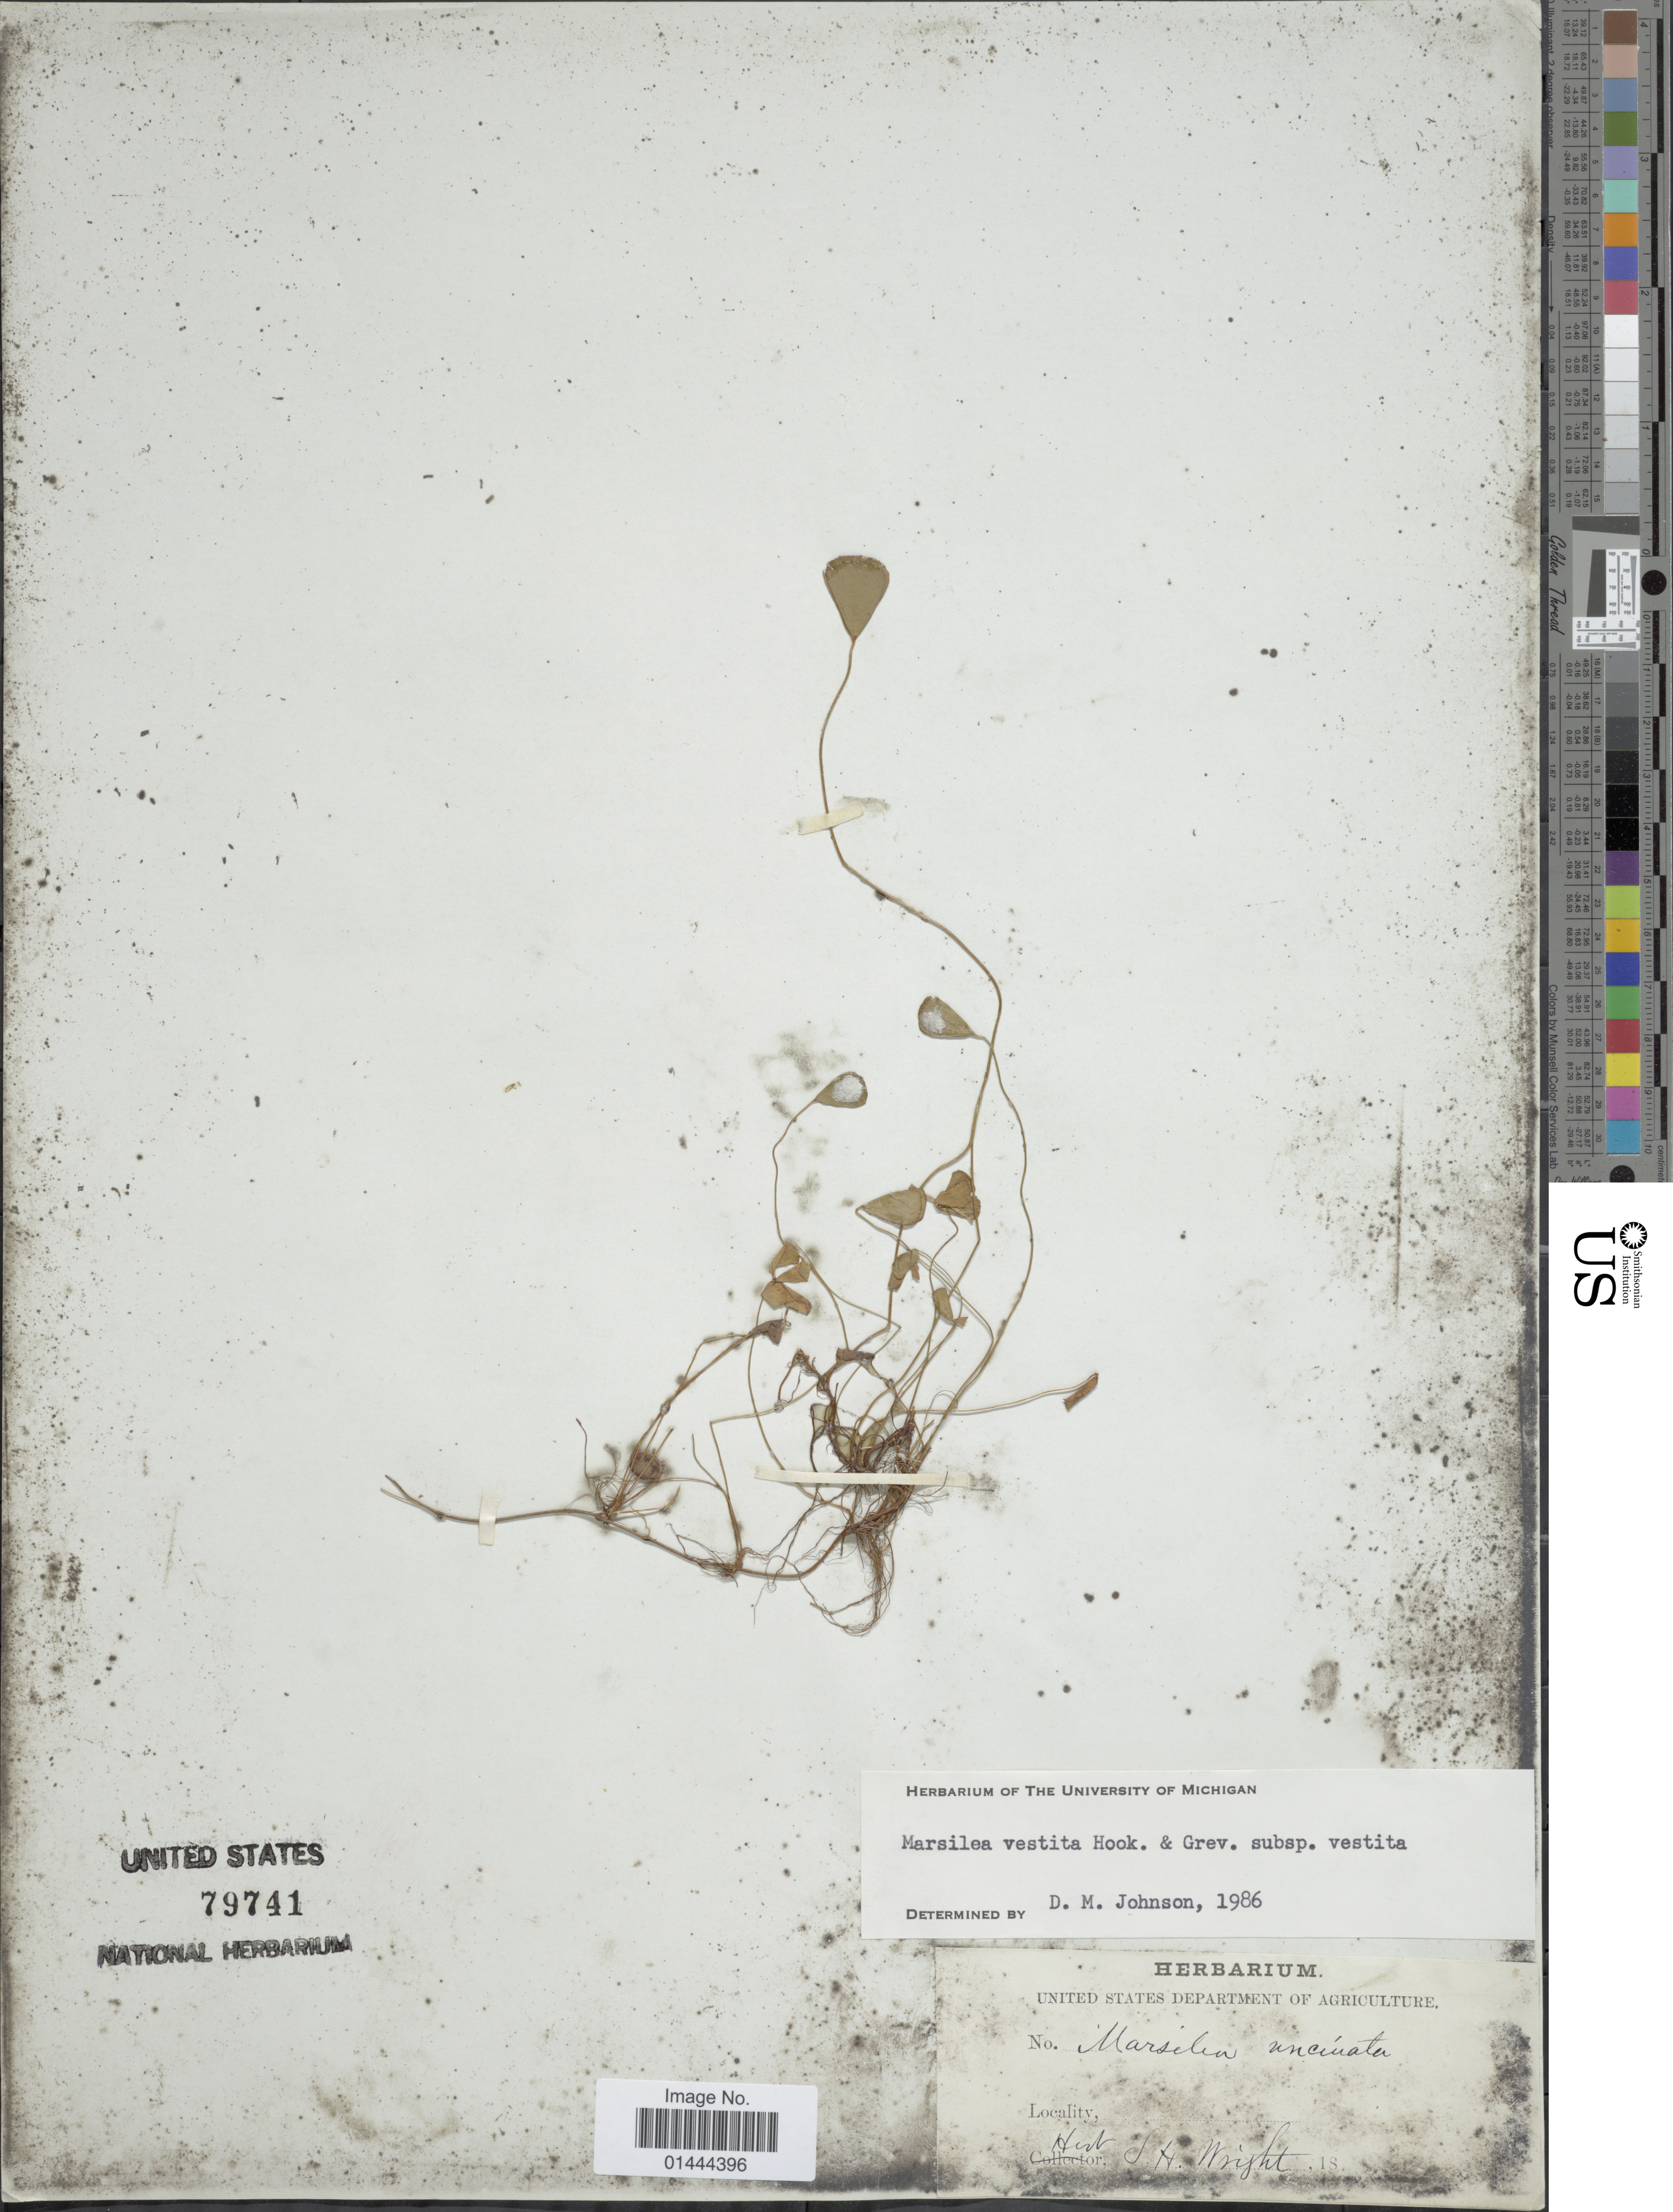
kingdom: Plantae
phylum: Tracheophyta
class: Polypodiopsida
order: Salviniales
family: Marsileaceae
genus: Marsilea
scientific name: Marsilea vestita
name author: Hook. & Grev.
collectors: ex herb. J. H. Wright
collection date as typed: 18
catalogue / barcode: US 79741